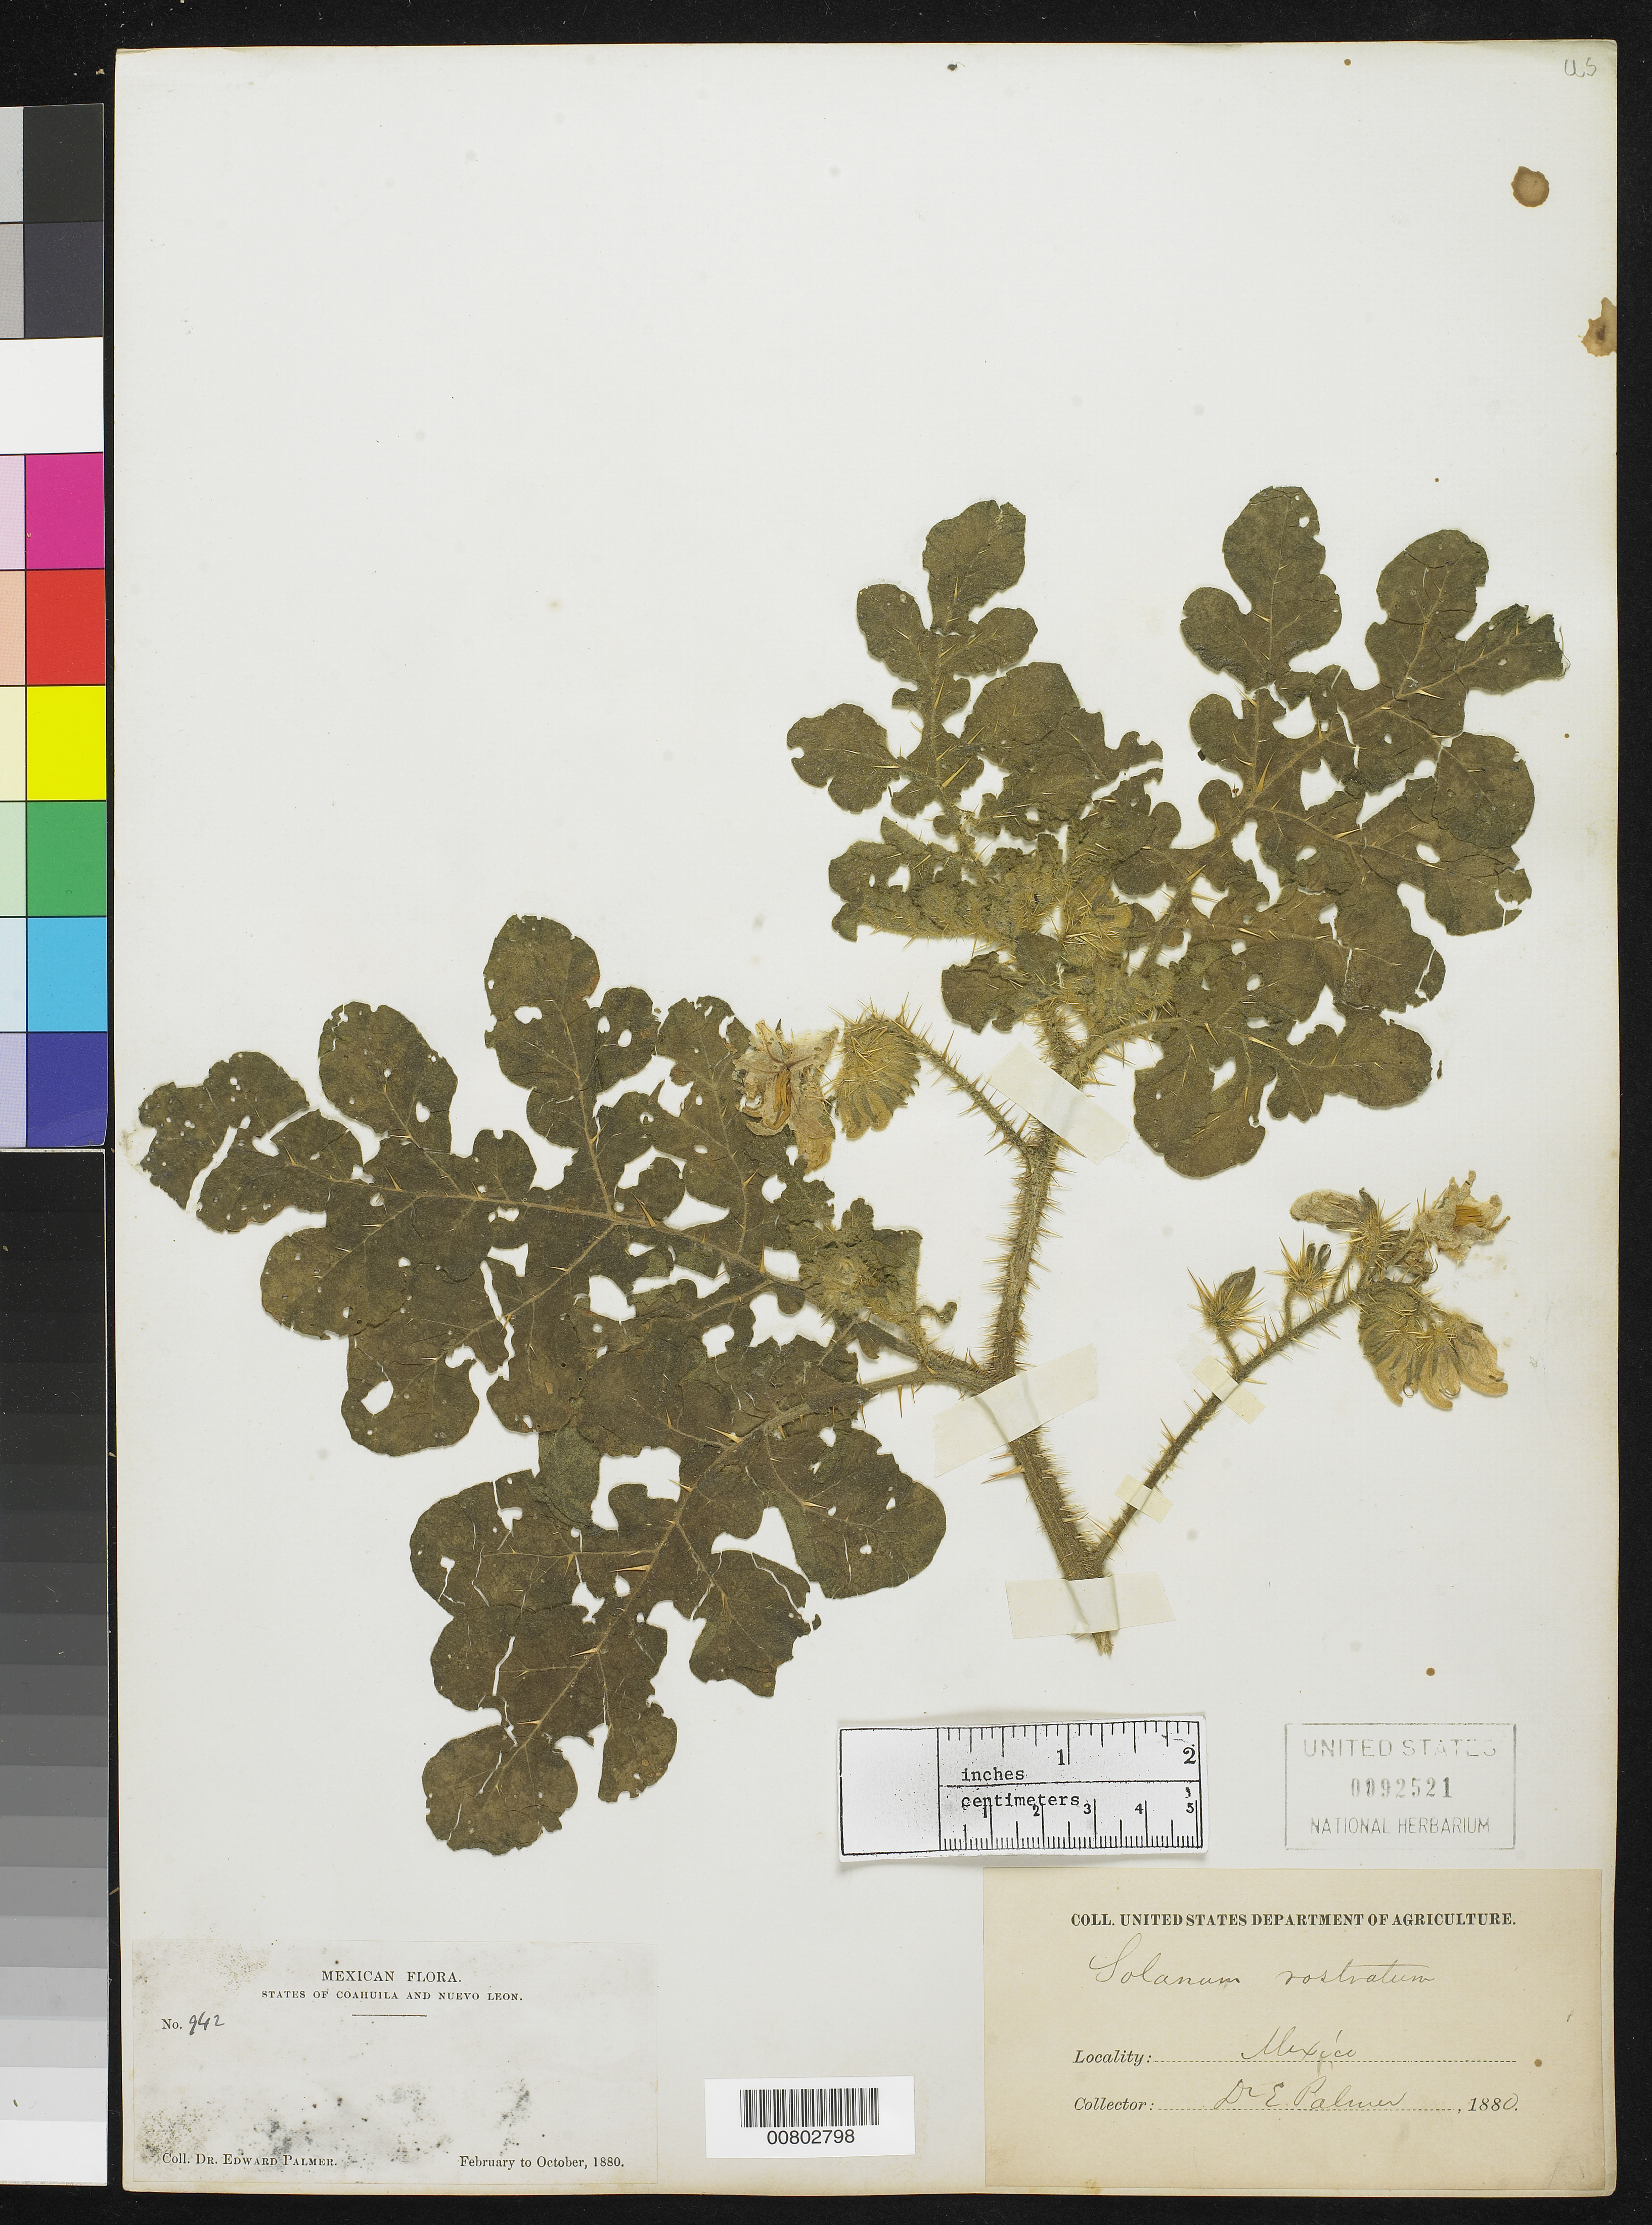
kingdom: Plantae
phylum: Tracheophyta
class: Magnoliopsida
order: Solanales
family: Solanaceae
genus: Solanum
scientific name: Solanum rostratum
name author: Dunal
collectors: E. Palmer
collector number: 942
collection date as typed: Feb 1880 to -- Oct 1880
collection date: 1880-02/1880-10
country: Mexico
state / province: Coahuila / Nuevo León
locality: States of Coahuila and Nuevo León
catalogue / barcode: US 92521